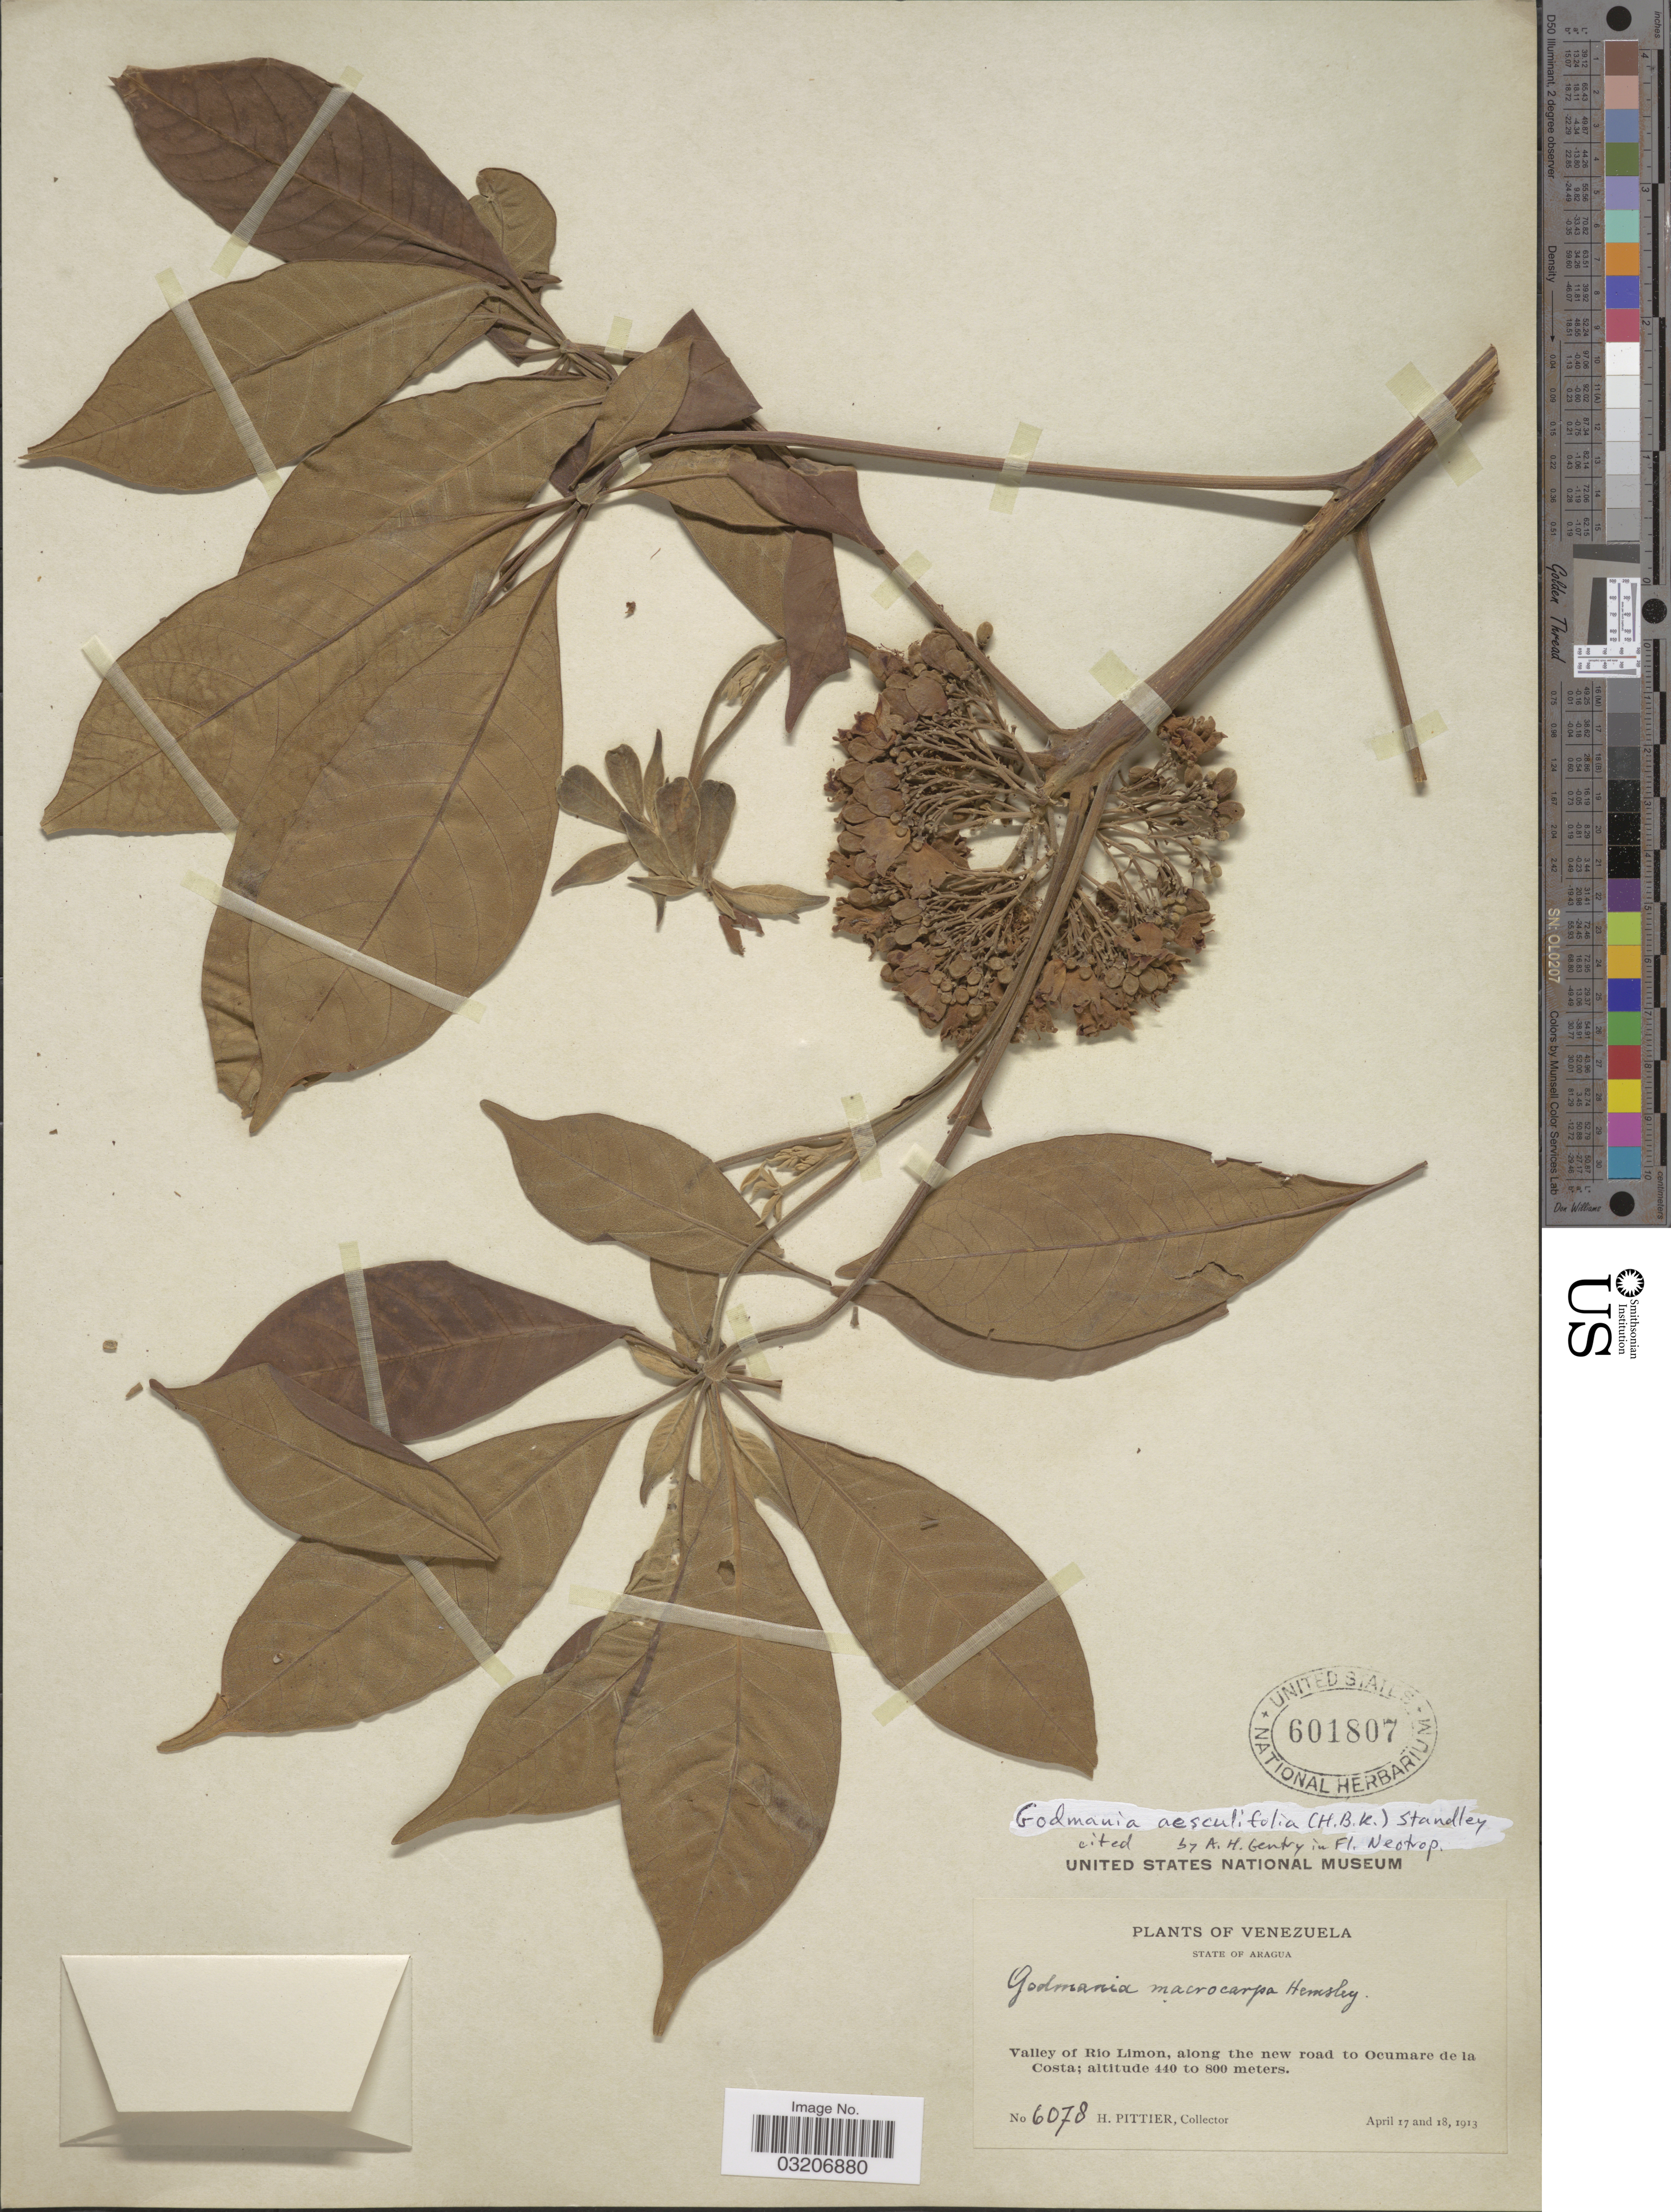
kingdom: Plantae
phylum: Tracheophyta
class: Magnoliopsida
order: Lamiales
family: Bignoniaceae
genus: Godmania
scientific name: Godmania aesculifolia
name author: Standl.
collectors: H. F. Pittier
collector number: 6078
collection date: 1913-04-17/1913-04-18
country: Venezuela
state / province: Aragua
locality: Valley of Rio Limon, along the new road to Ocumare de la Costa.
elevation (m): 440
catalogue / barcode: US 601807